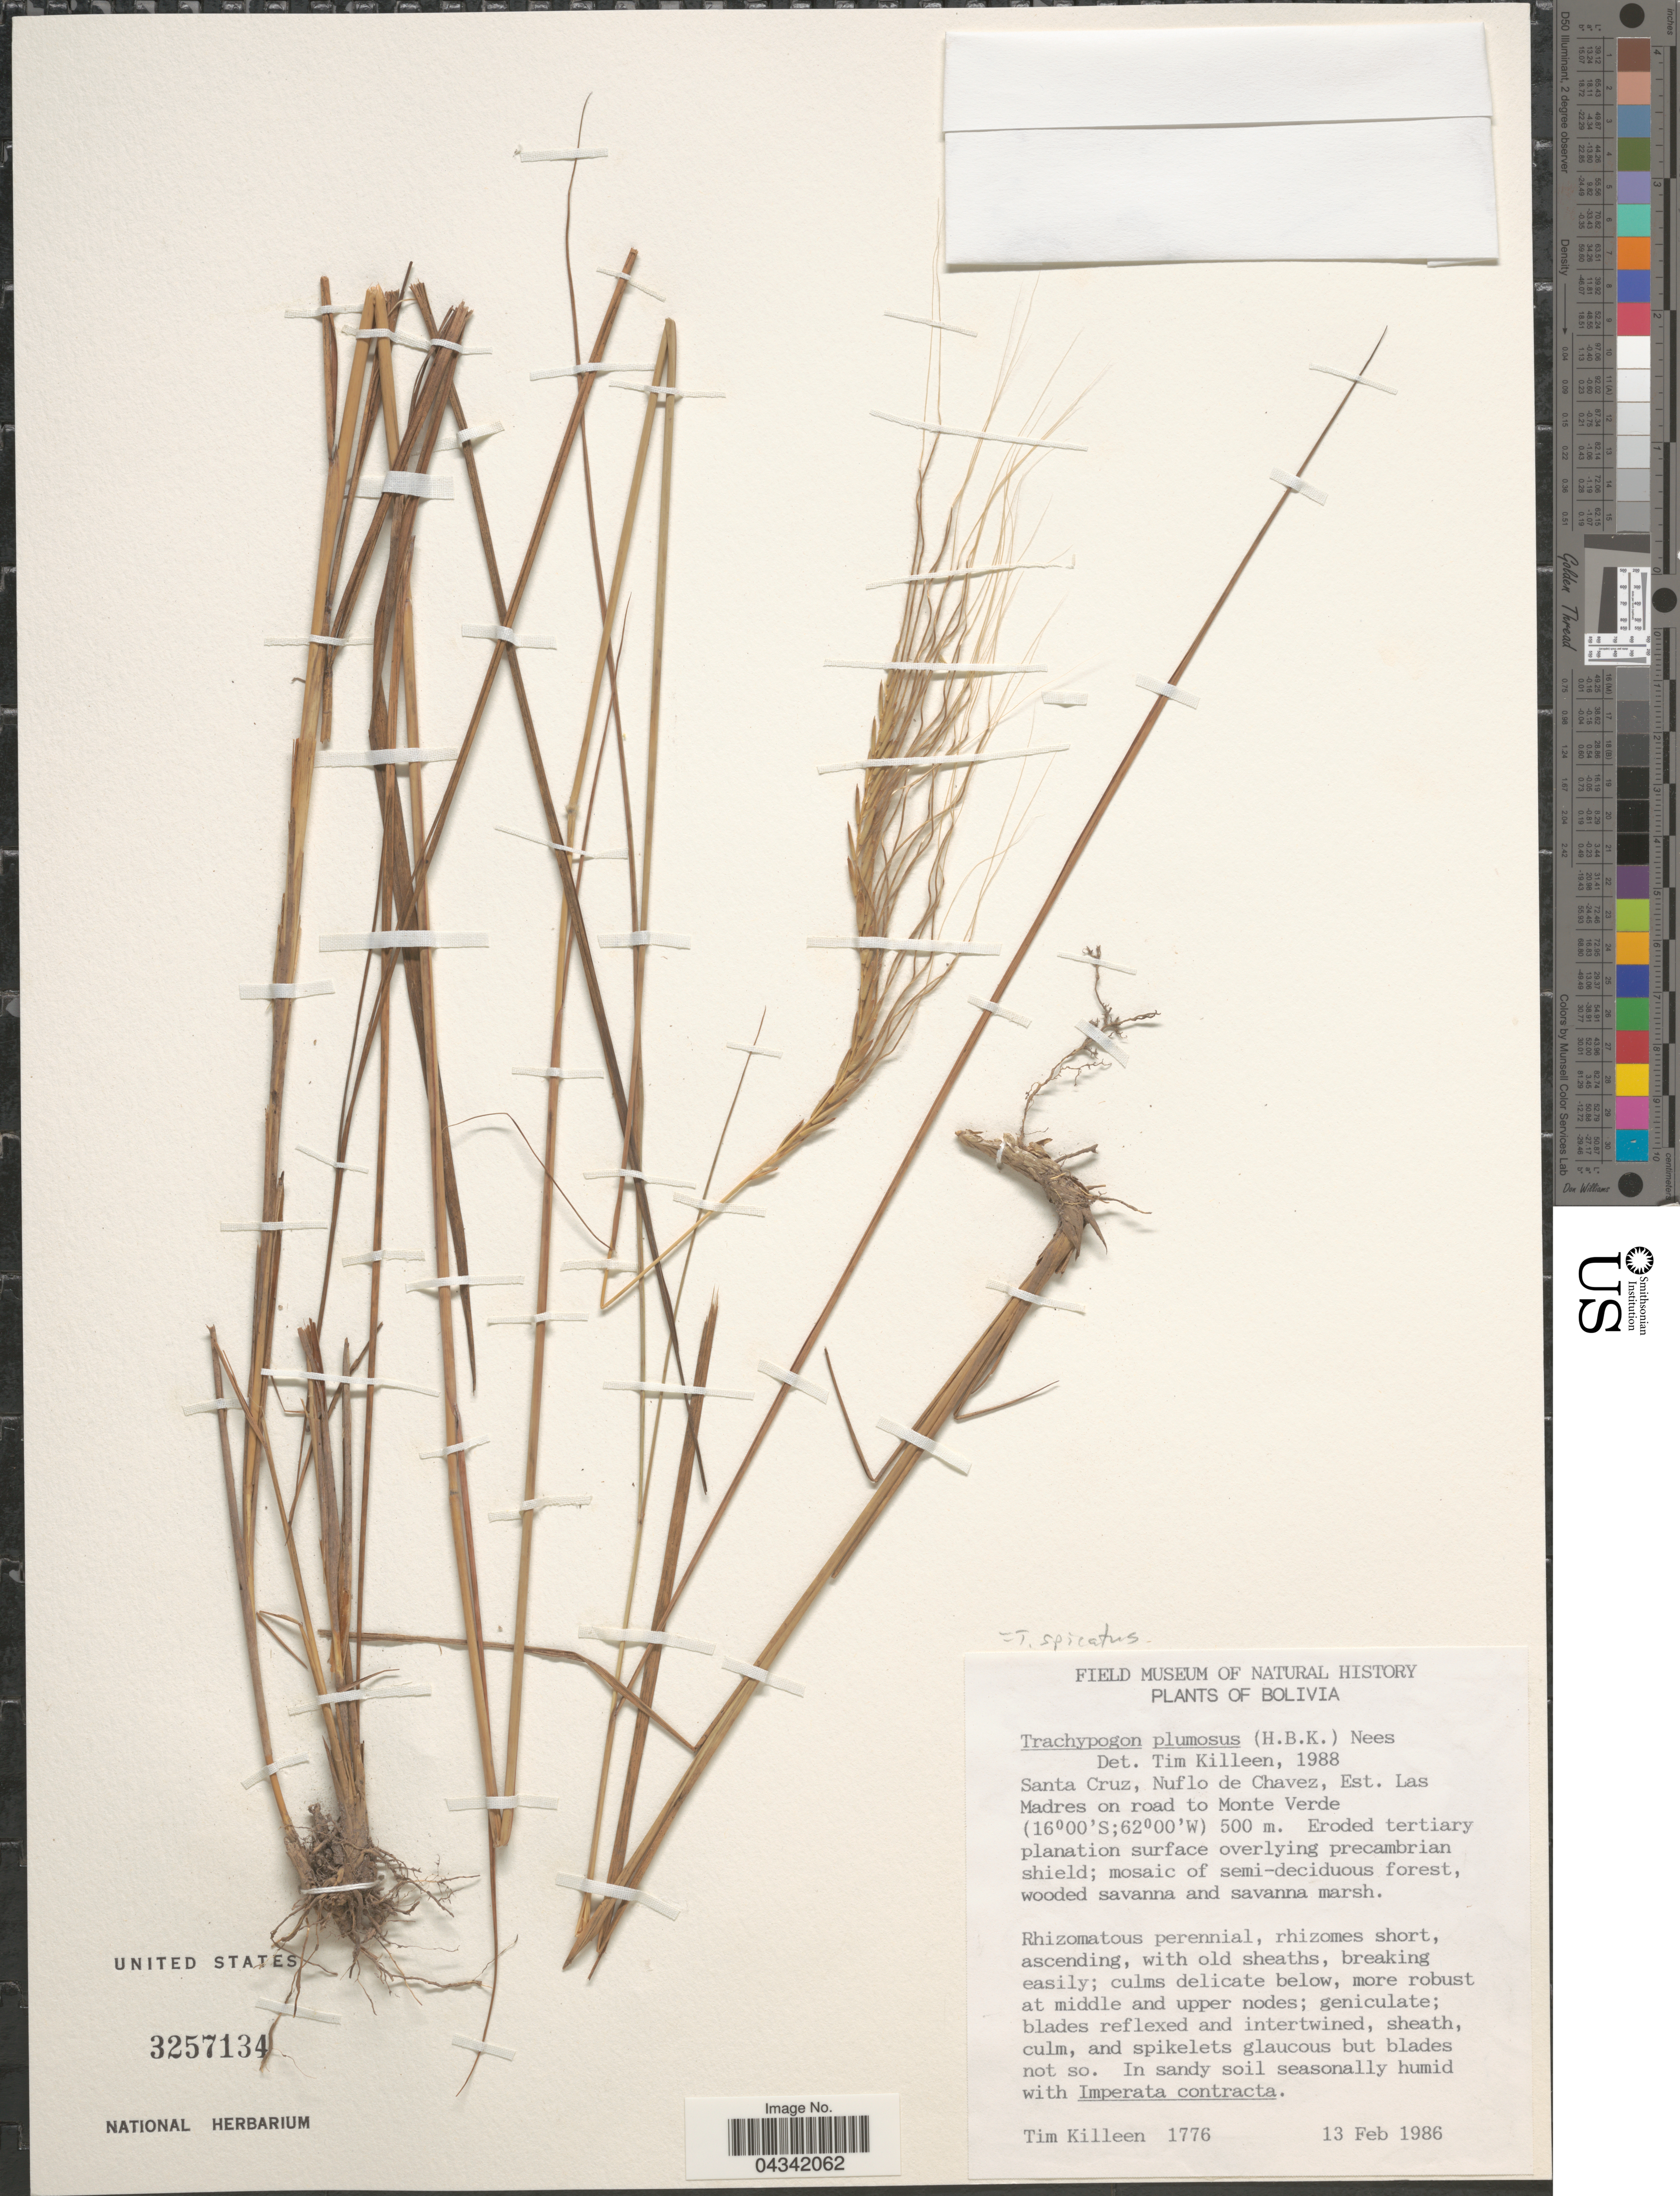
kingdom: Plantae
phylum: Tracheophyta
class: Liliopsida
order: Poales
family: Poaceae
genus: Trachypogon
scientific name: Trachypogon spicatus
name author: (L. f.) Kuntze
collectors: T. J. Killeen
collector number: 1776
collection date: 1986-02-13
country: Bolivia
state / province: Santa Cruz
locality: Nuflo de Chavez, Est. Las Madres on road to Monte Verde.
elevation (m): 500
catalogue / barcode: US 3257134